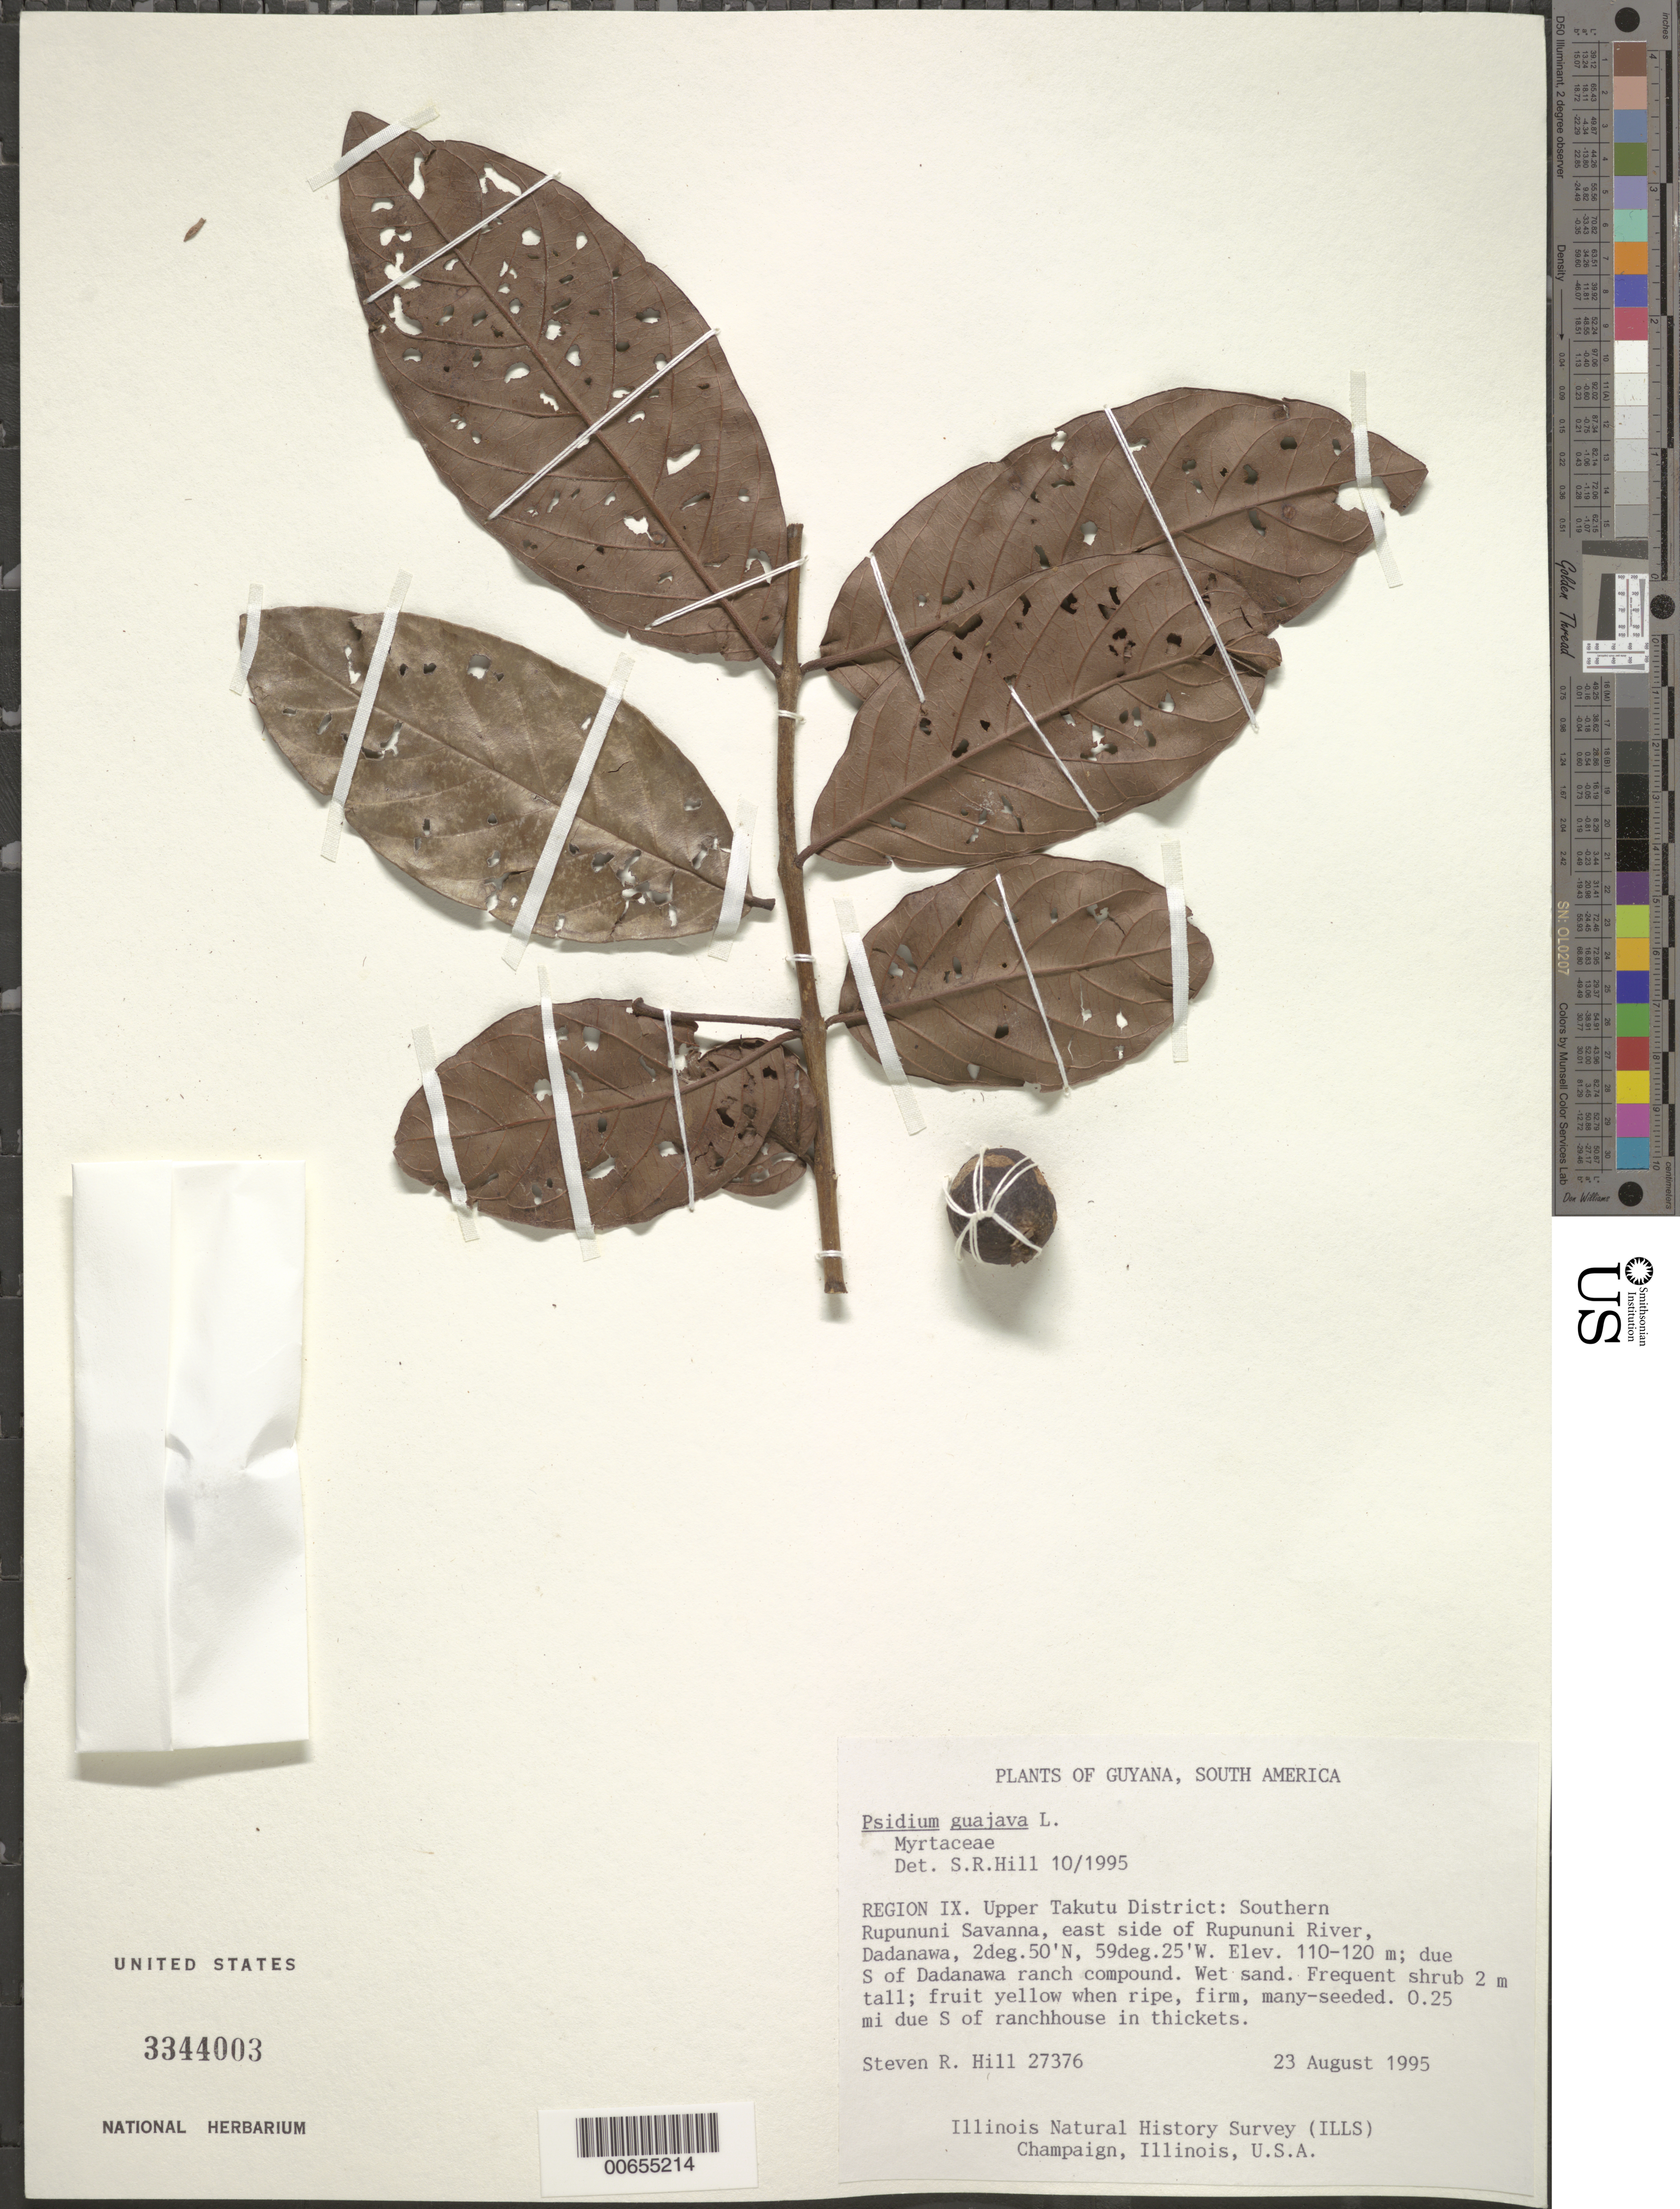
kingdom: Plantae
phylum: Tracheophyta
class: Magnoliopsida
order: Myrtales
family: Myrtaceae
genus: Psidium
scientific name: Psidium guajava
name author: L.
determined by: Hill, Steven R.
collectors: S. R. Hill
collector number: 27376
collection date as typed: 23-Aug-95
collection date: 1995-08-23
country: Guyana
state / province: U. Takutu-U. Essequibo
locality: Dadanawa, southern Rupununi Savanna, E side of Rupununi R.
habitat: Wet sand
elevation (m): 110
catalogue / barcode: US 3344003